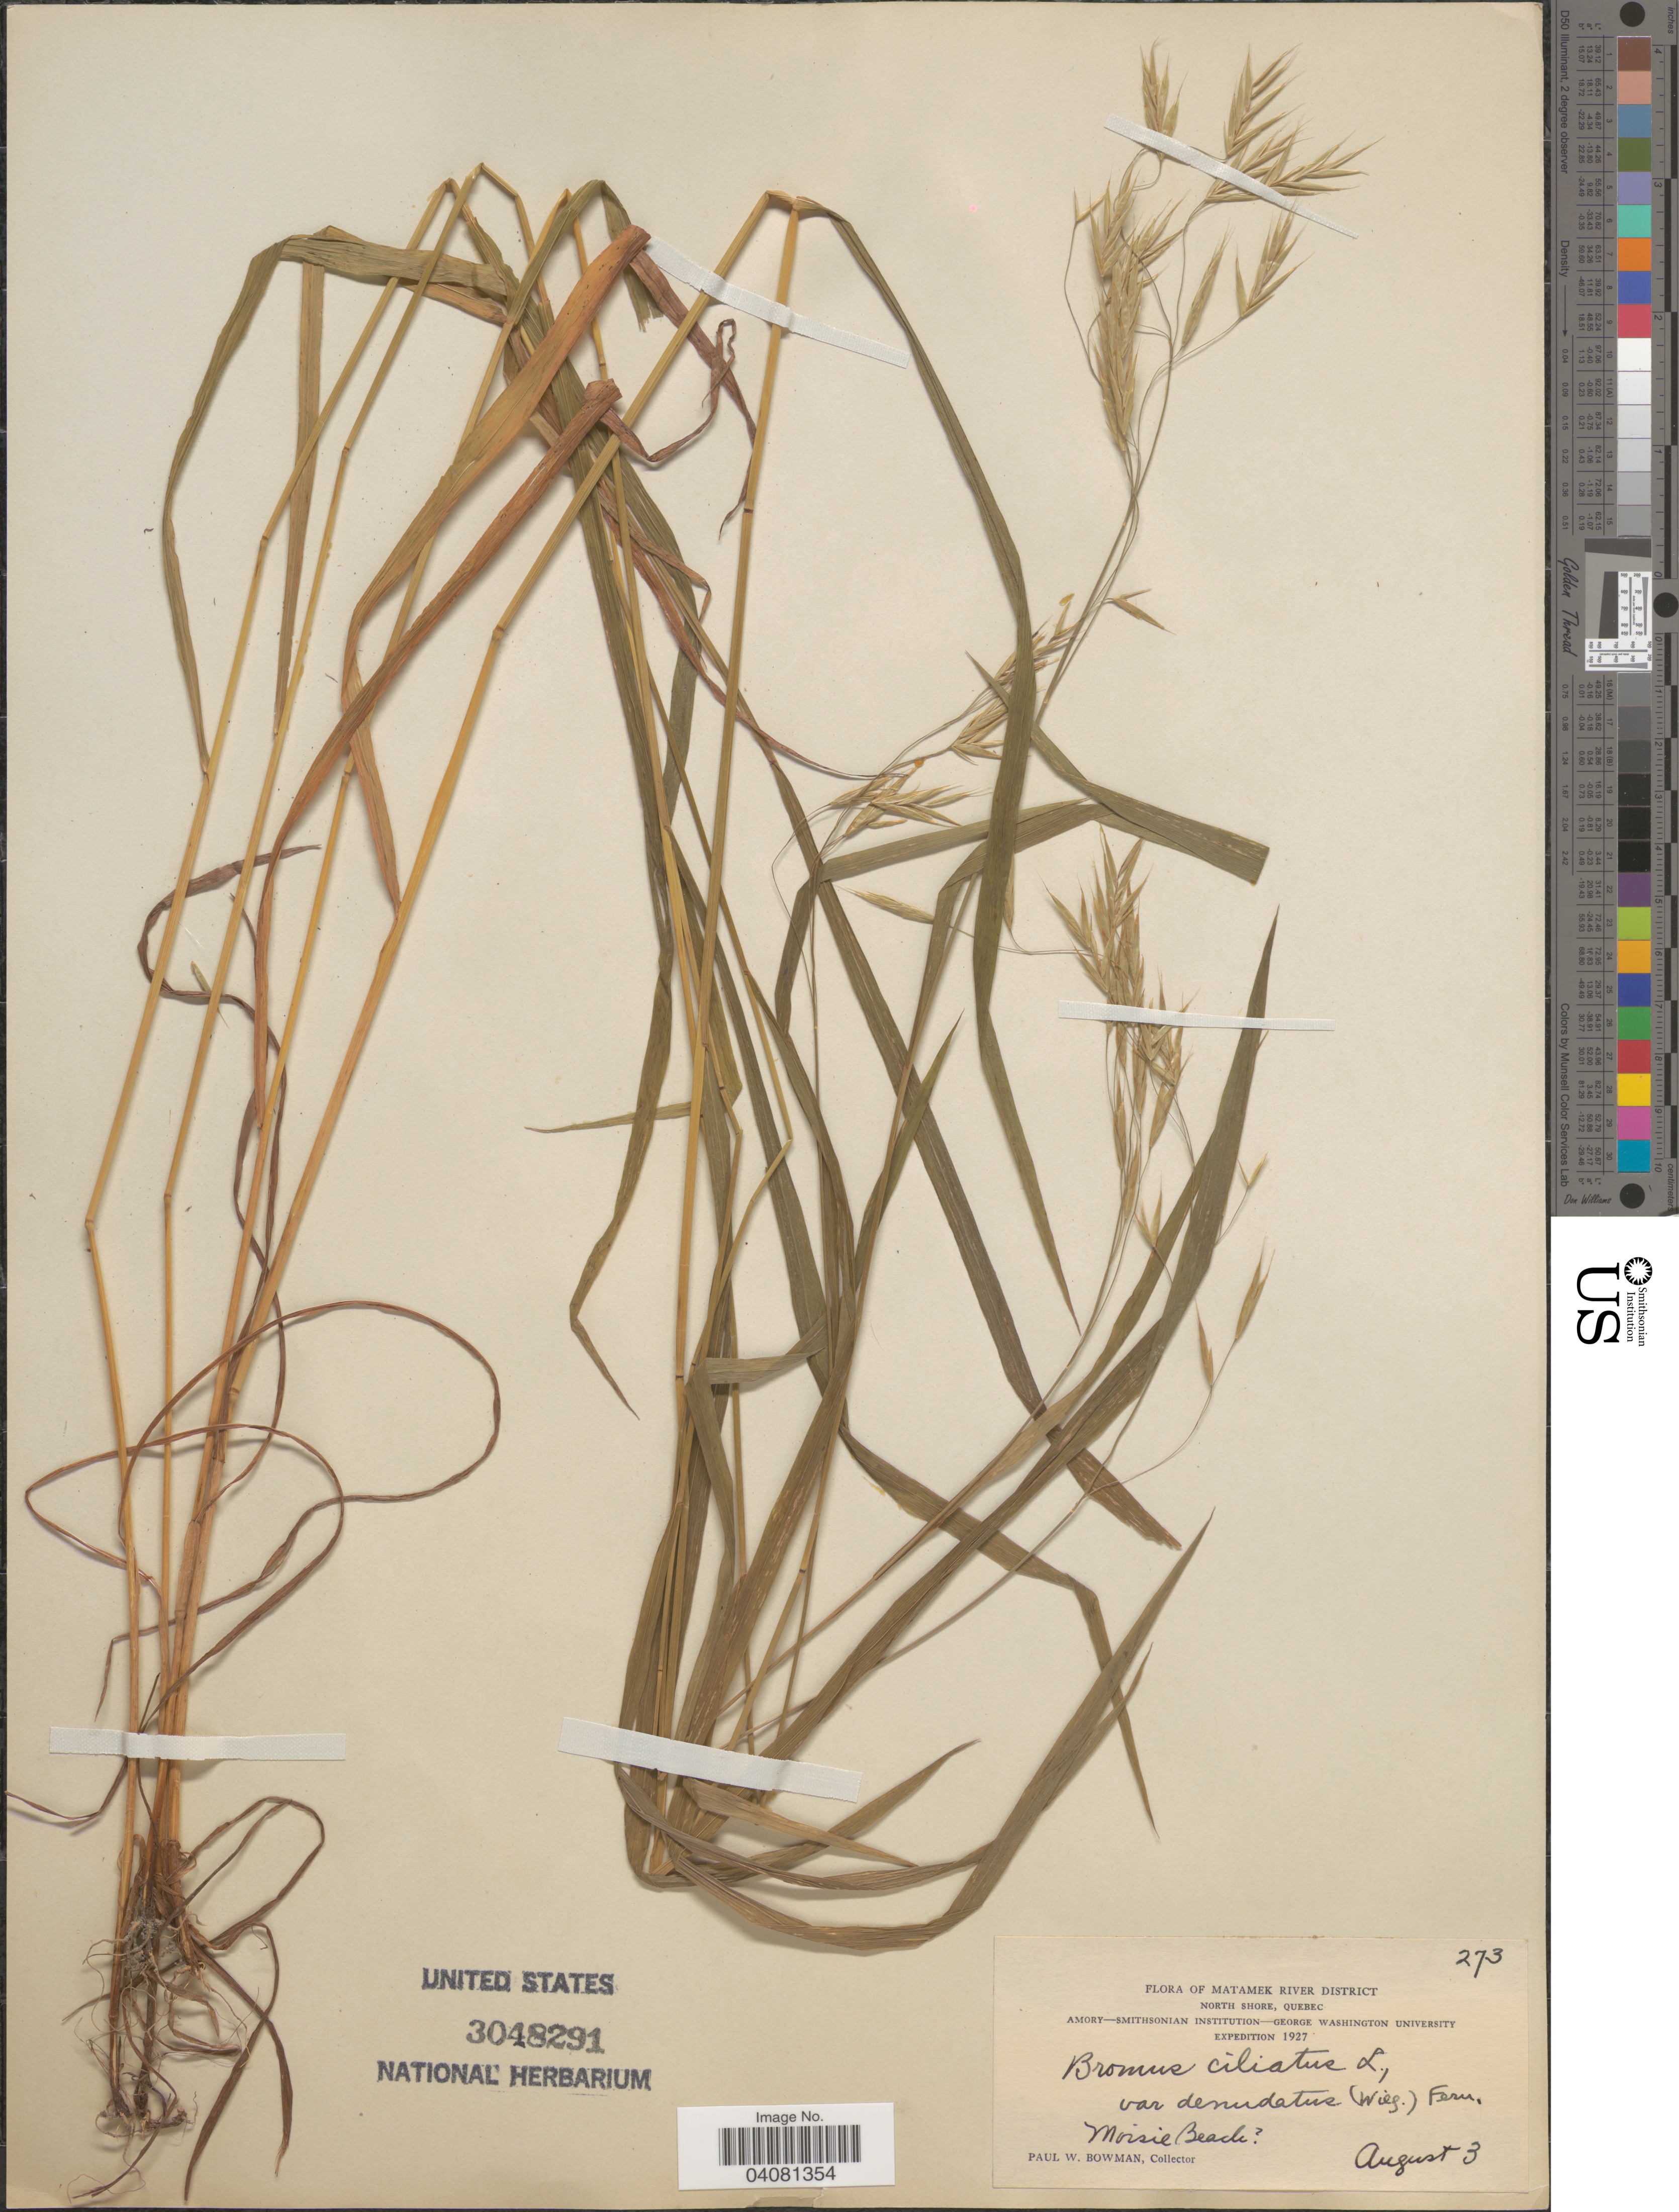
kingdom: Plantae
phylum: Tracheophyta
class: Liliopsida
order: Poales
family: Poaceae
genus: Bromus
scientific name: Bromus ciliatus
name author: L.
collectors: P. Bowman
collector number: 273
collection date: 1927-08-03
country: Canada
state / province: Quebec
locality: Matamek River District. North Shore. Amory-Smithsonian Institution-George Washington University Expedition 1927. Moisie Beach [unsure placement].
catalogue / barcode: US 3048291